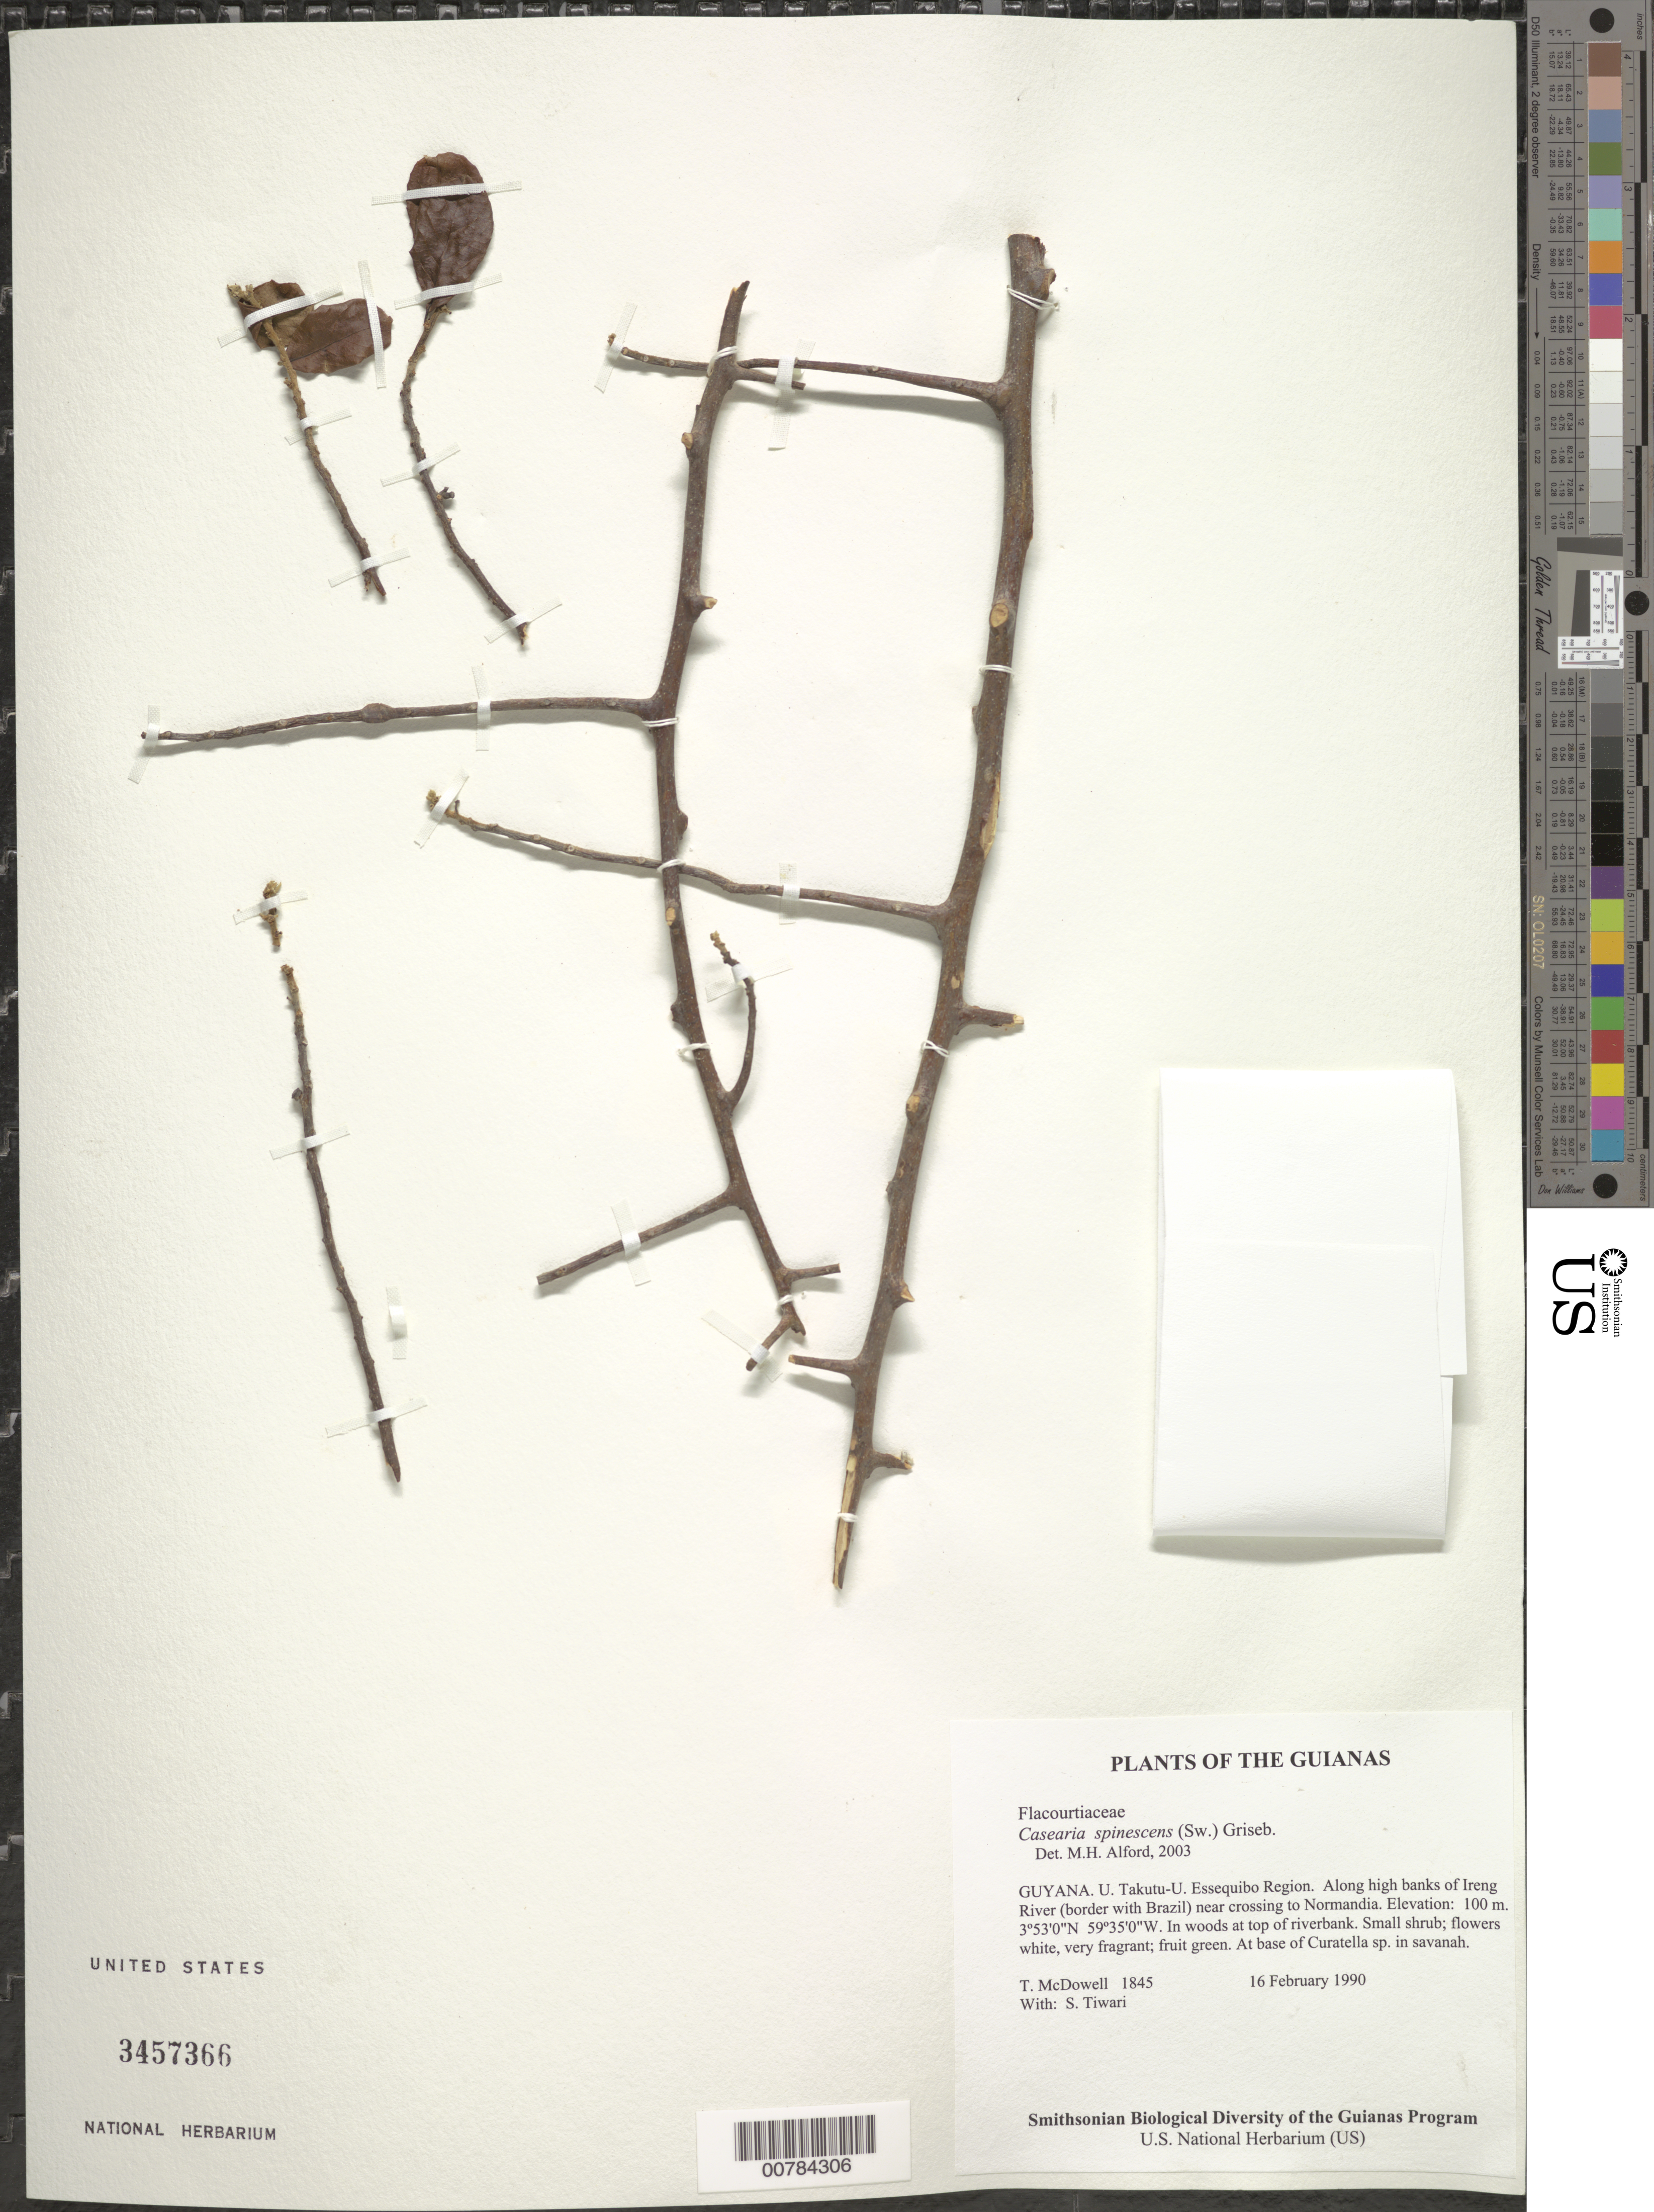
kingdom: Plantae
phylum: Tracheophyta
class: Magnoliopsida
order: Malpighiales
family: Salicaceae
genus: Casearia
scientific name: Casearia spinescens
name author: (Sw.) Griseb.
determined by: Alford, Mac Haverson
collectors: T. McDowell & S. Tiwari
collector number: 1845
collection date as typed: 16 February 1990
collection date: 1990-02-16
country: Guyana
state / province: U. Takutu-U. Essequibo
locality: Along high banks of Ireng River (border with Brazil) near crossing to Normandia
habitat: In woods at top of riverbank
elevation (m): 100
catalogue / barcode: US 3457366